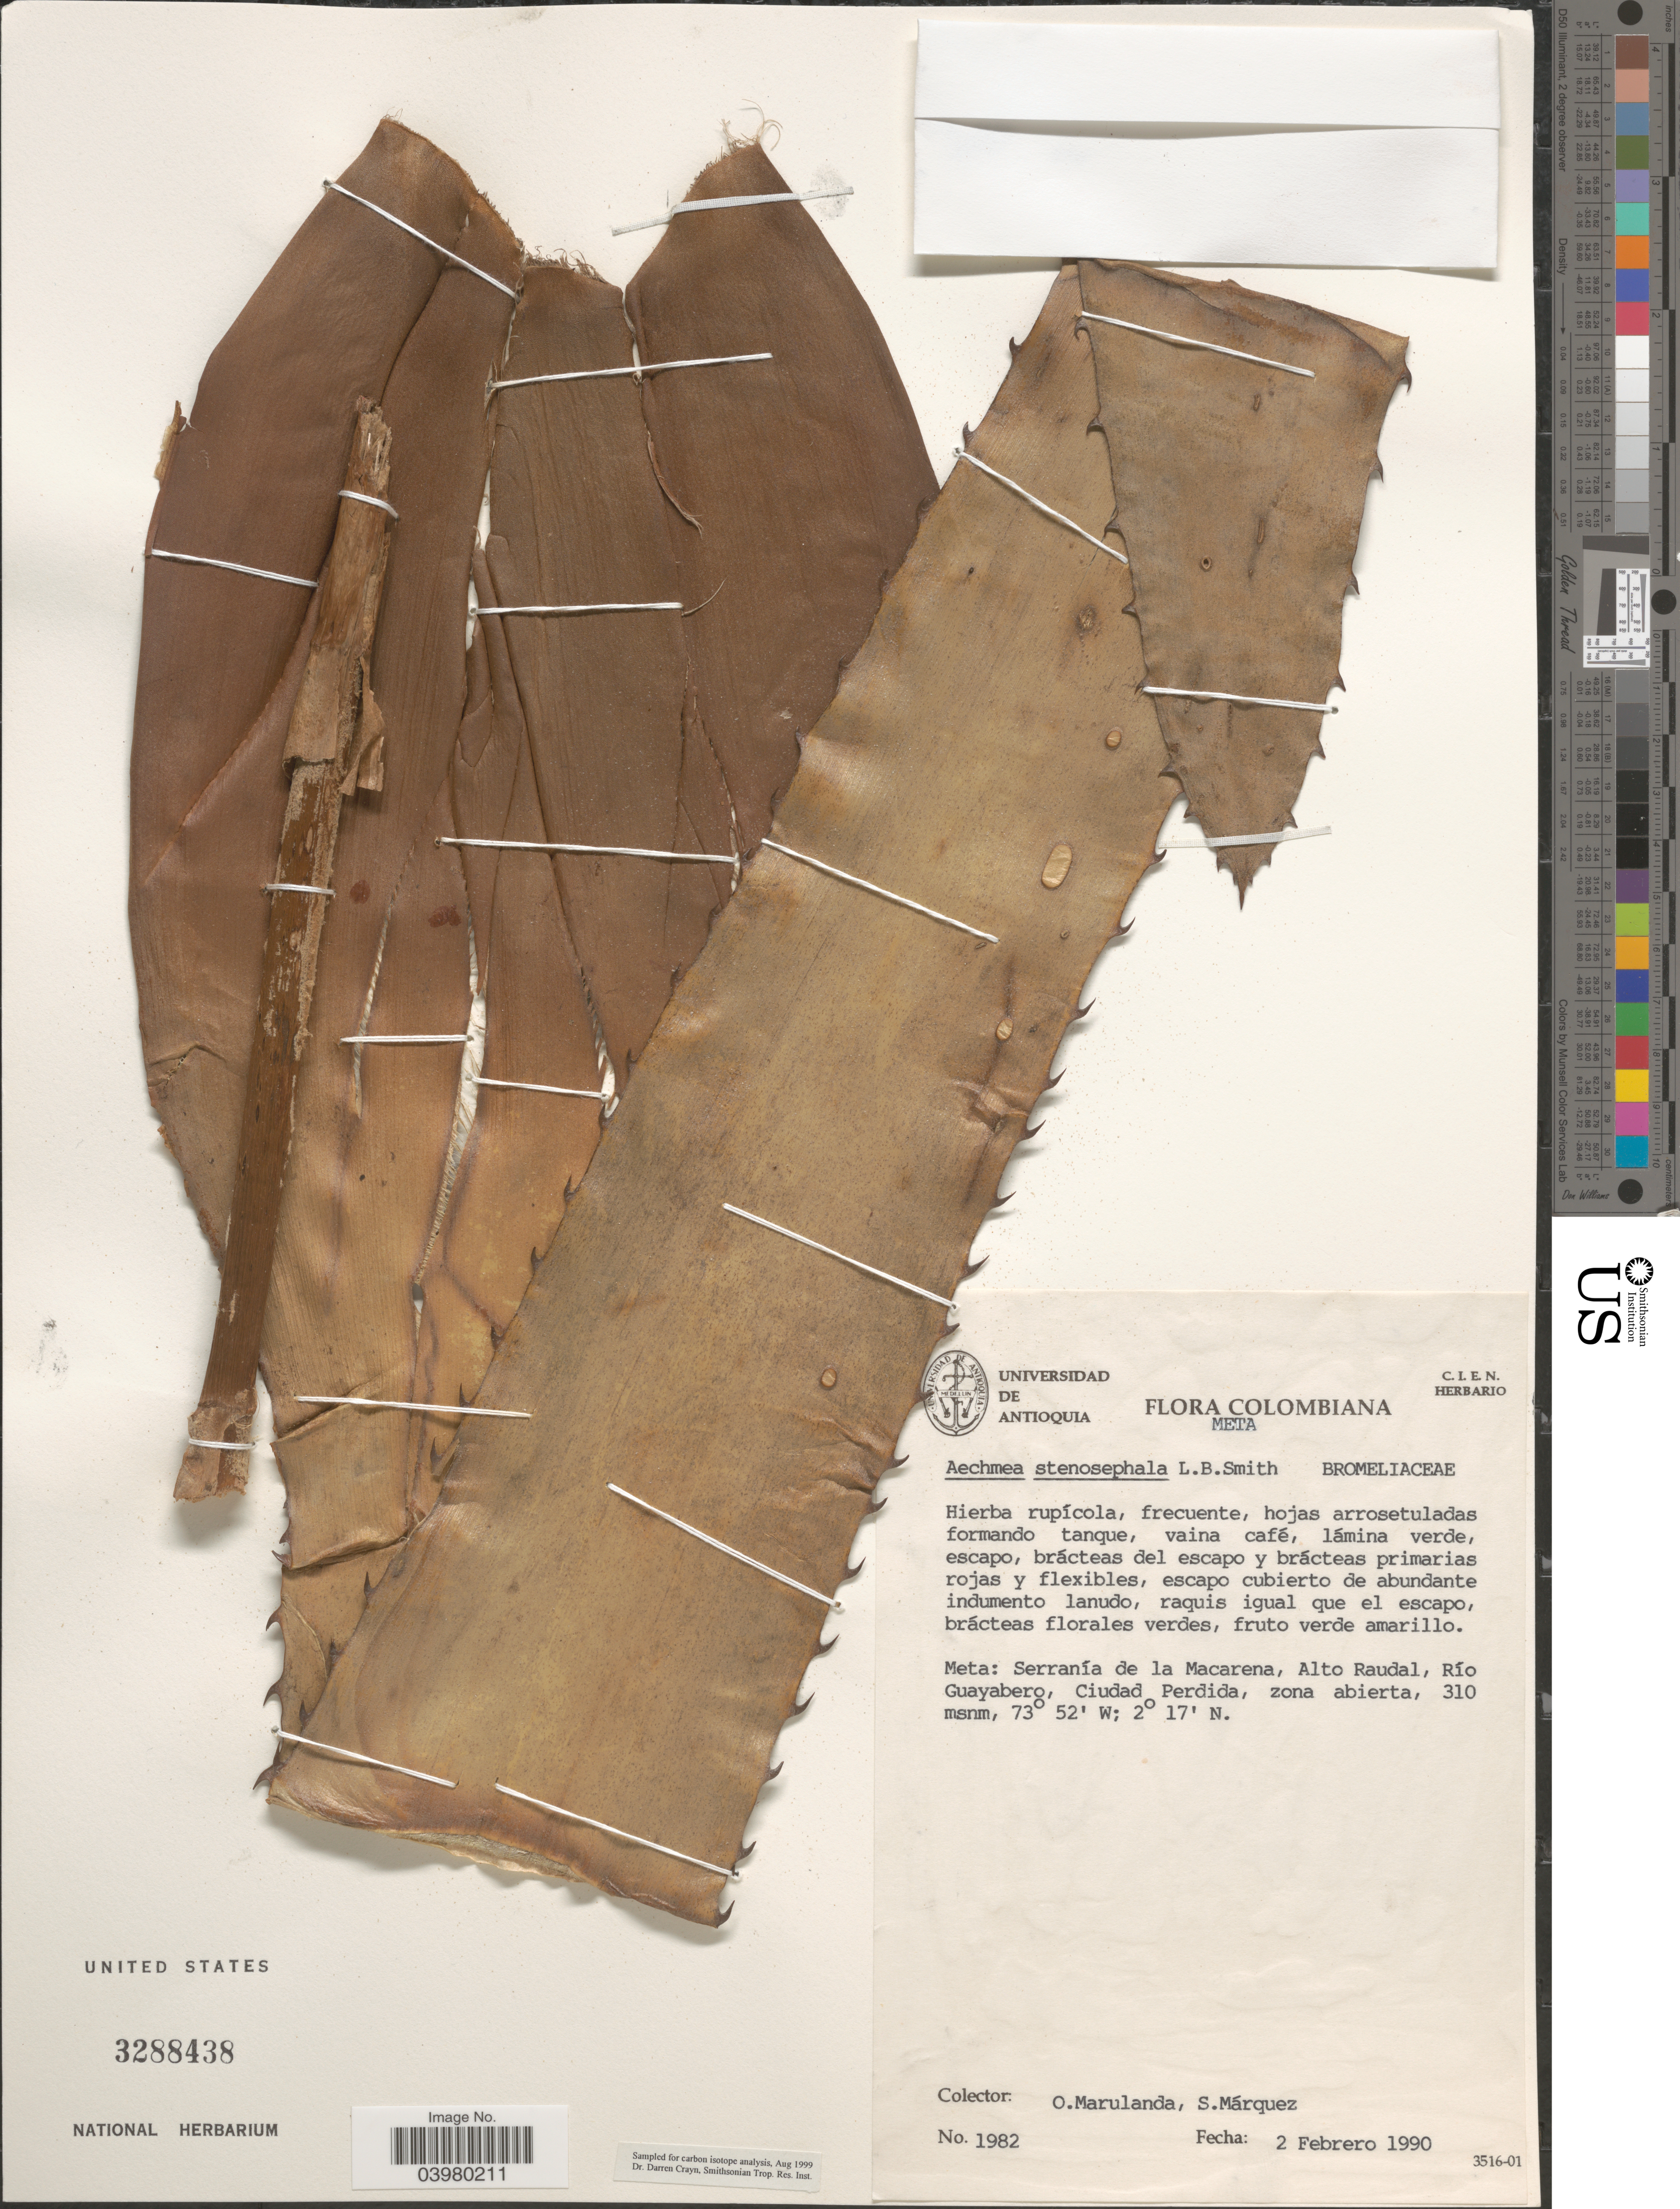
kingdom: Plantae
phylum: Tracheophyta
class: Liliopsida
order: Poales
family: Bromeliaceae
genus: Aechmea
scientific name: Aechmea stenosepala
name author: L.B. Sm. in R.E. Schult.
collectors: O. Marulanda & S. Márquez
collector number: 1982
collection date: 1990-02-02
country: Colombia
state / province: Meta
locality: Serranía de la Macarena, Alto Raudal, Río Guayabero, Ciudad Perdida, zona abierta.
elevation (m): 310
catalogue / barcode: US 3288438